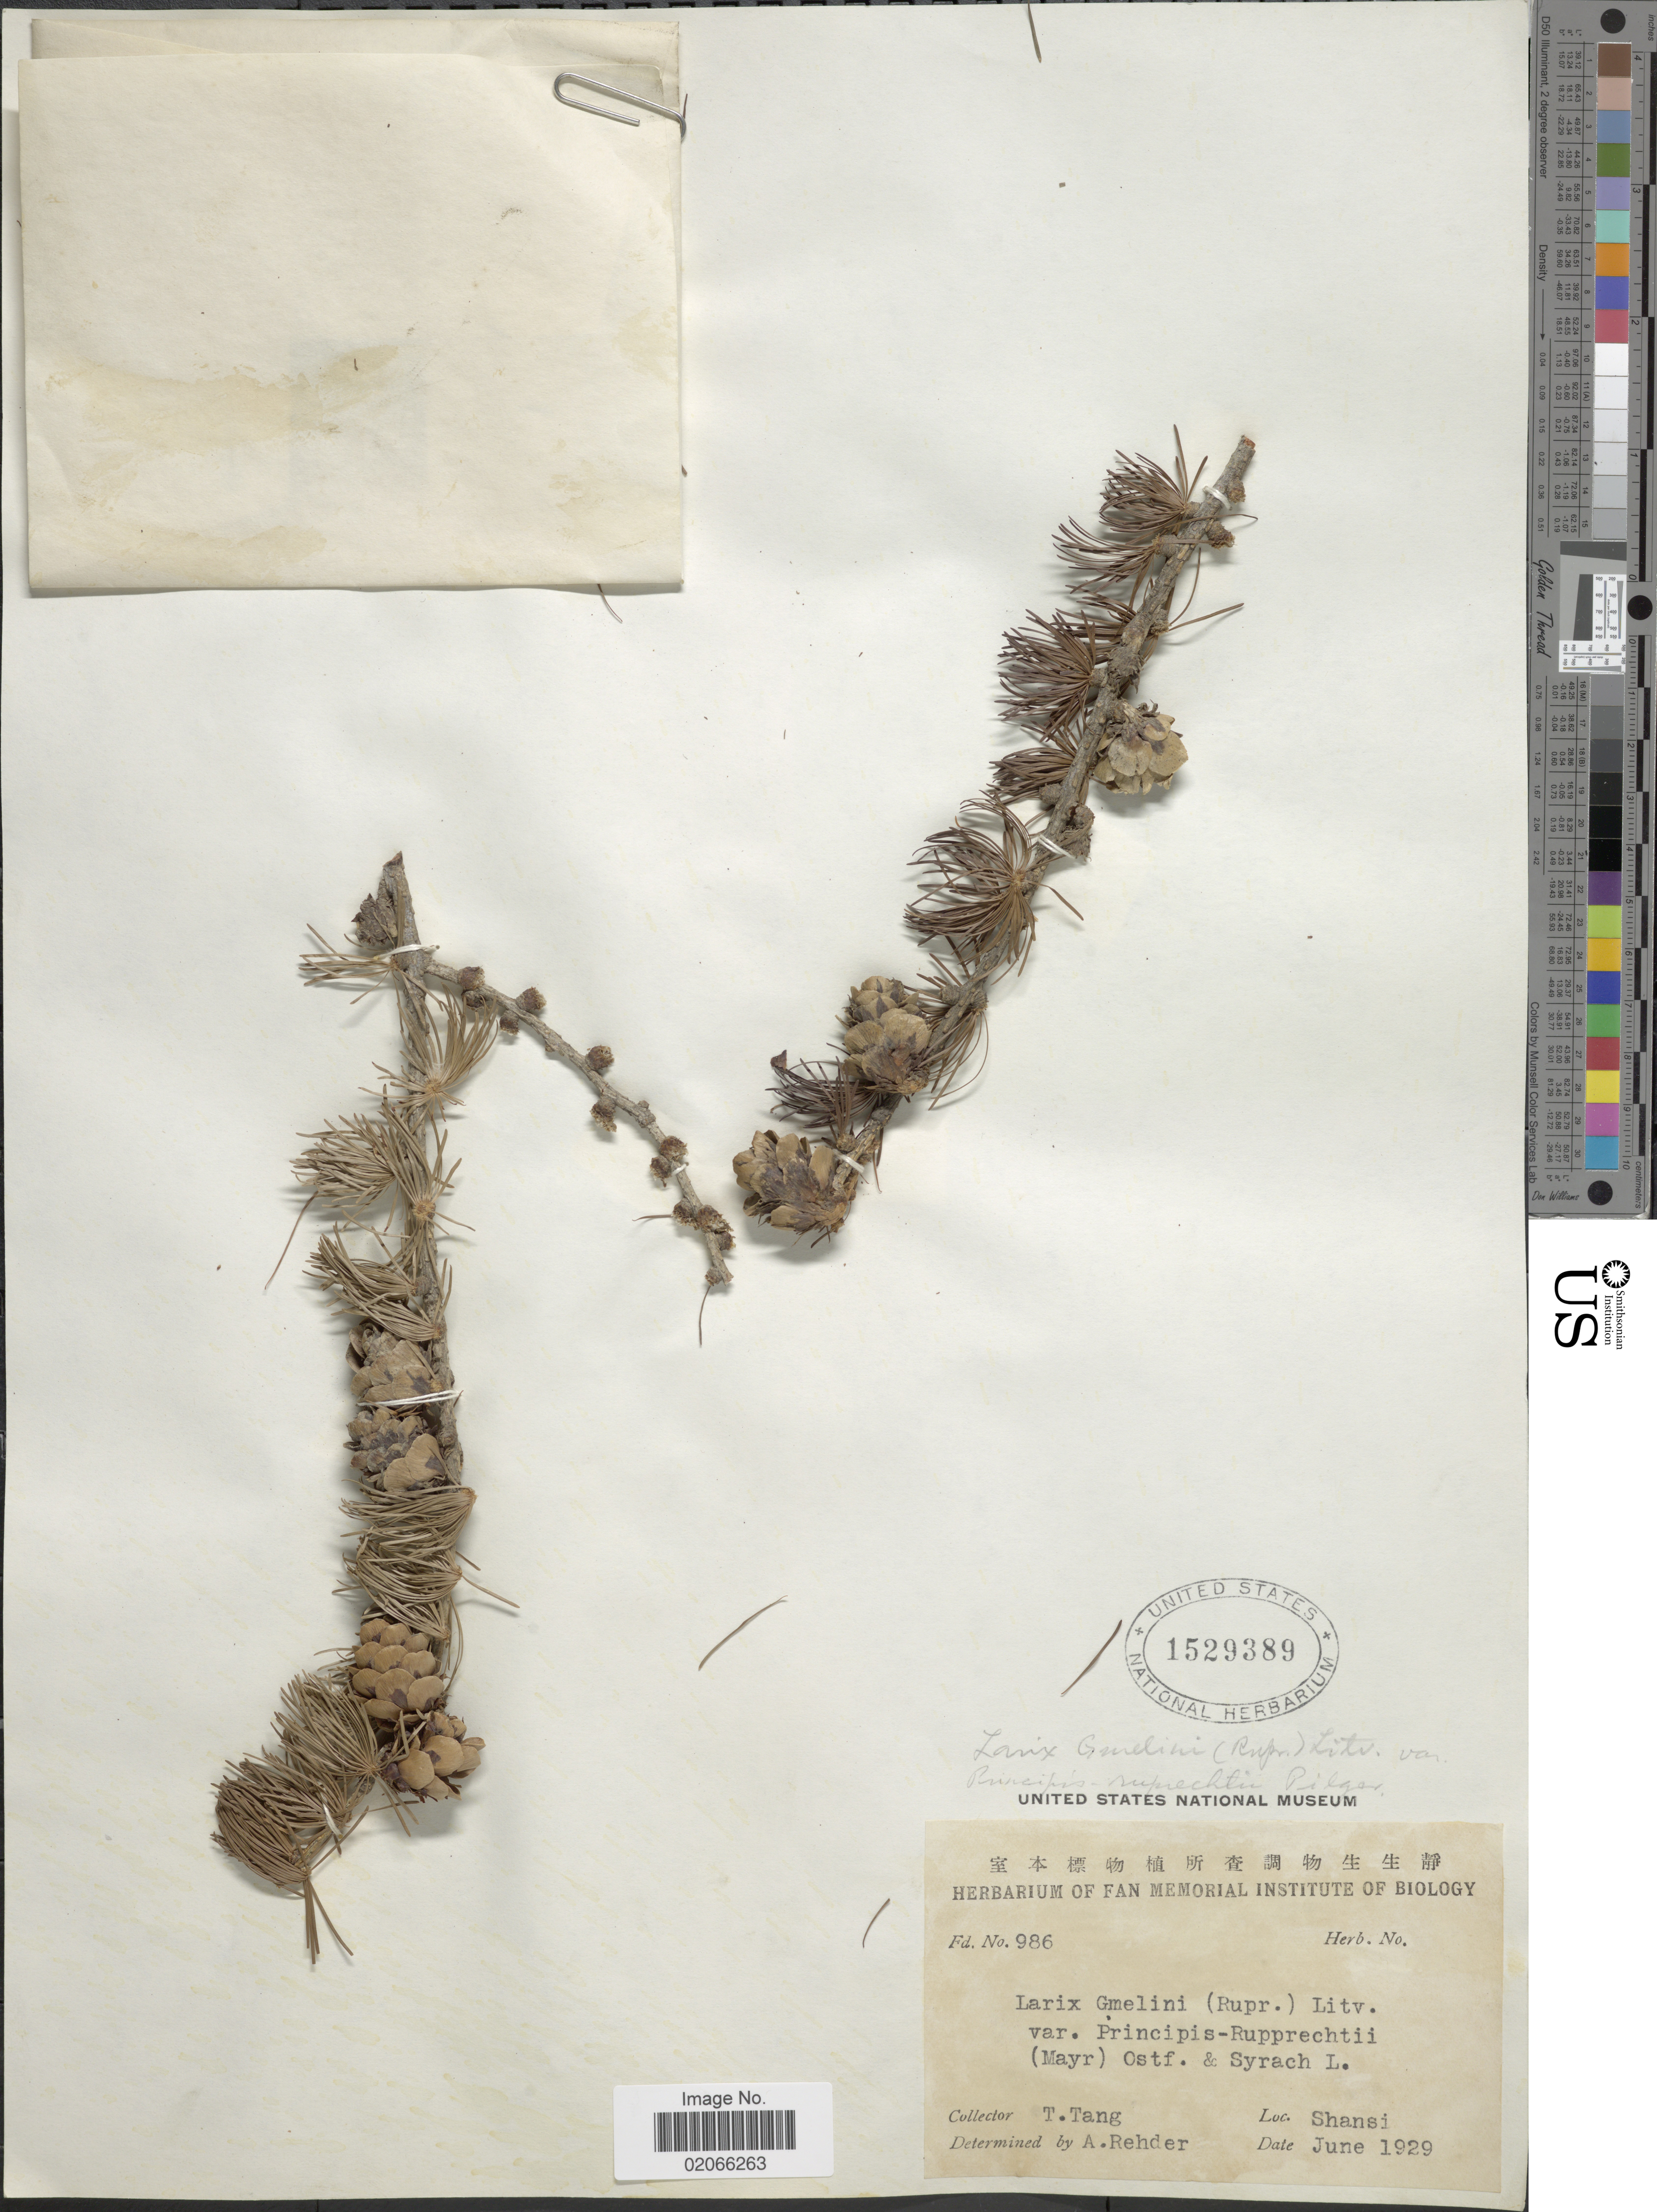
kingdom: Plantae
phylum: Tracheophyta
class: Pinopsida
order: Pinales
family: Pinaceae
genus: Larix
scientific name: Larix gmelinii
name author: (Rupr.) Kuzen.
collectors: T. Tang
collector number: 986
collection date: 1929-06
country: China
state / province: Shanxi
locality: Shansi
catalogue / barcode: US 1529389